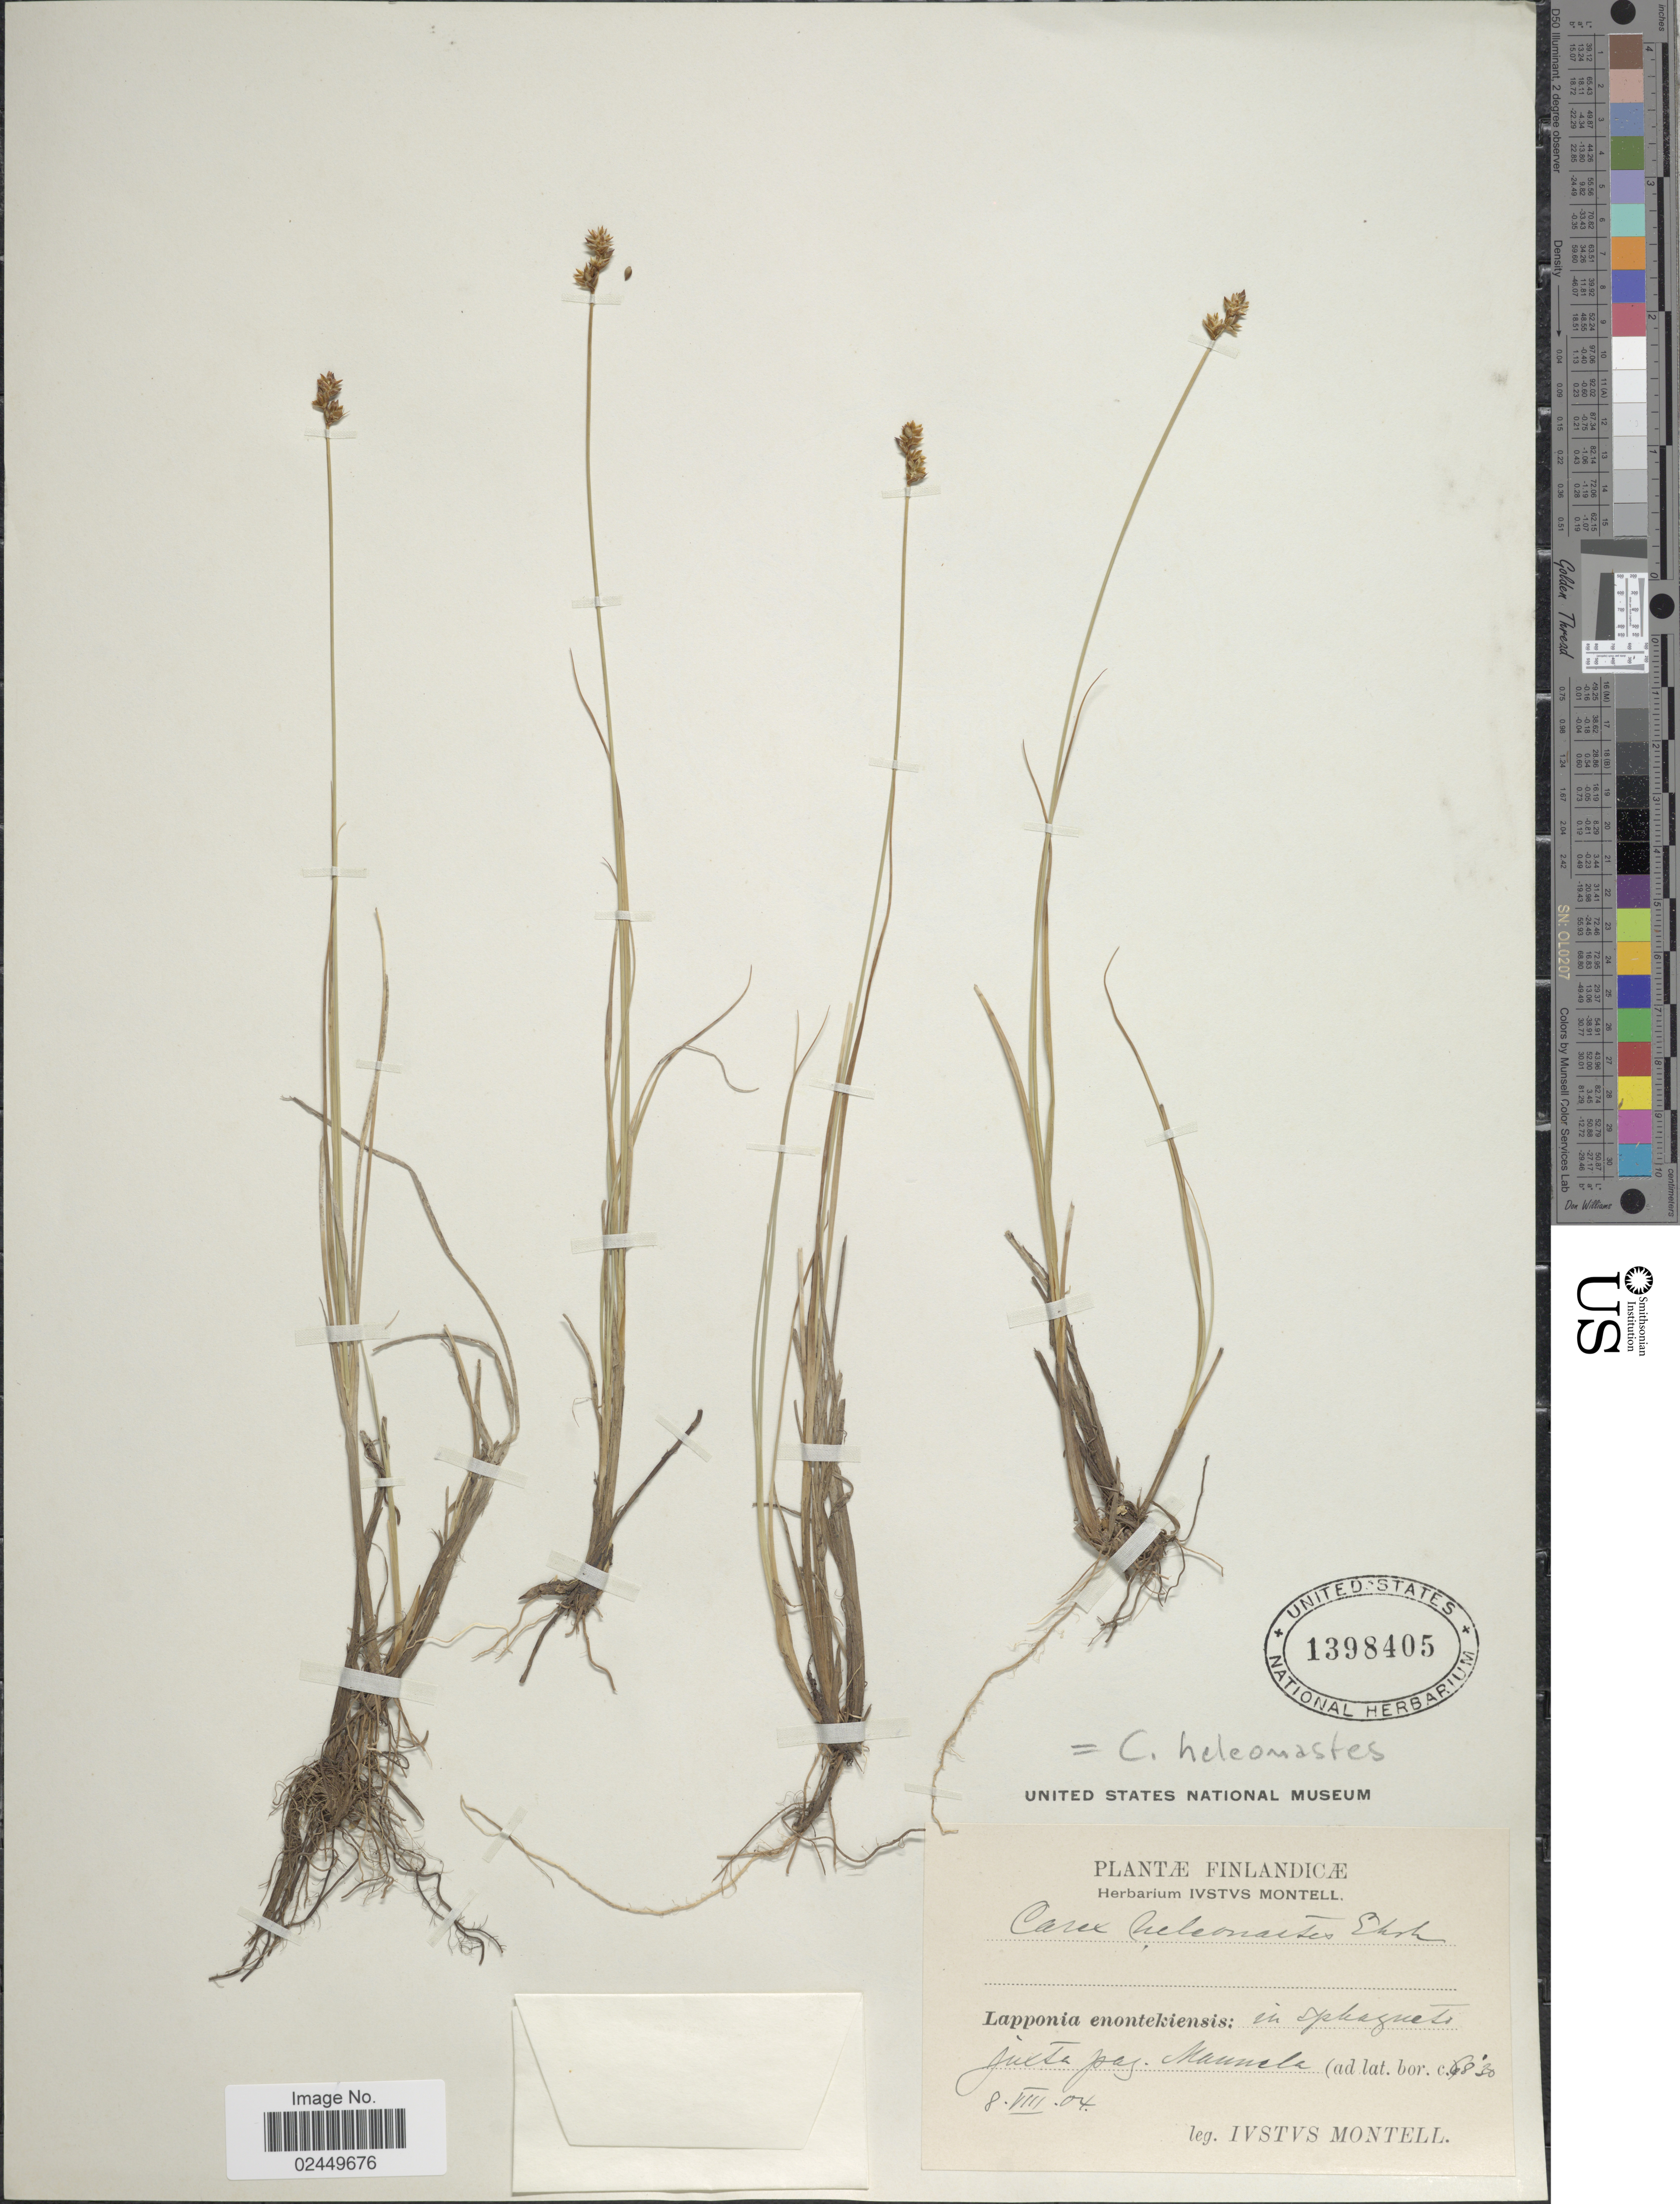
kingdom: Plantae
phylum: Tracheophyta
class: Liliopsida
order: Poales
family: Cyperaceae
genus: Carex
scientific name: Carex heleonastes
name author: Ehrh. ex L. f.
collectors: I. Montell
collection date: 1904-08-08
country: Finland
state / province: Lappi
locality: Lapponia enontekiensis: in sphagneto justa pag. Mannela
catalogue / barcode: US 1398405